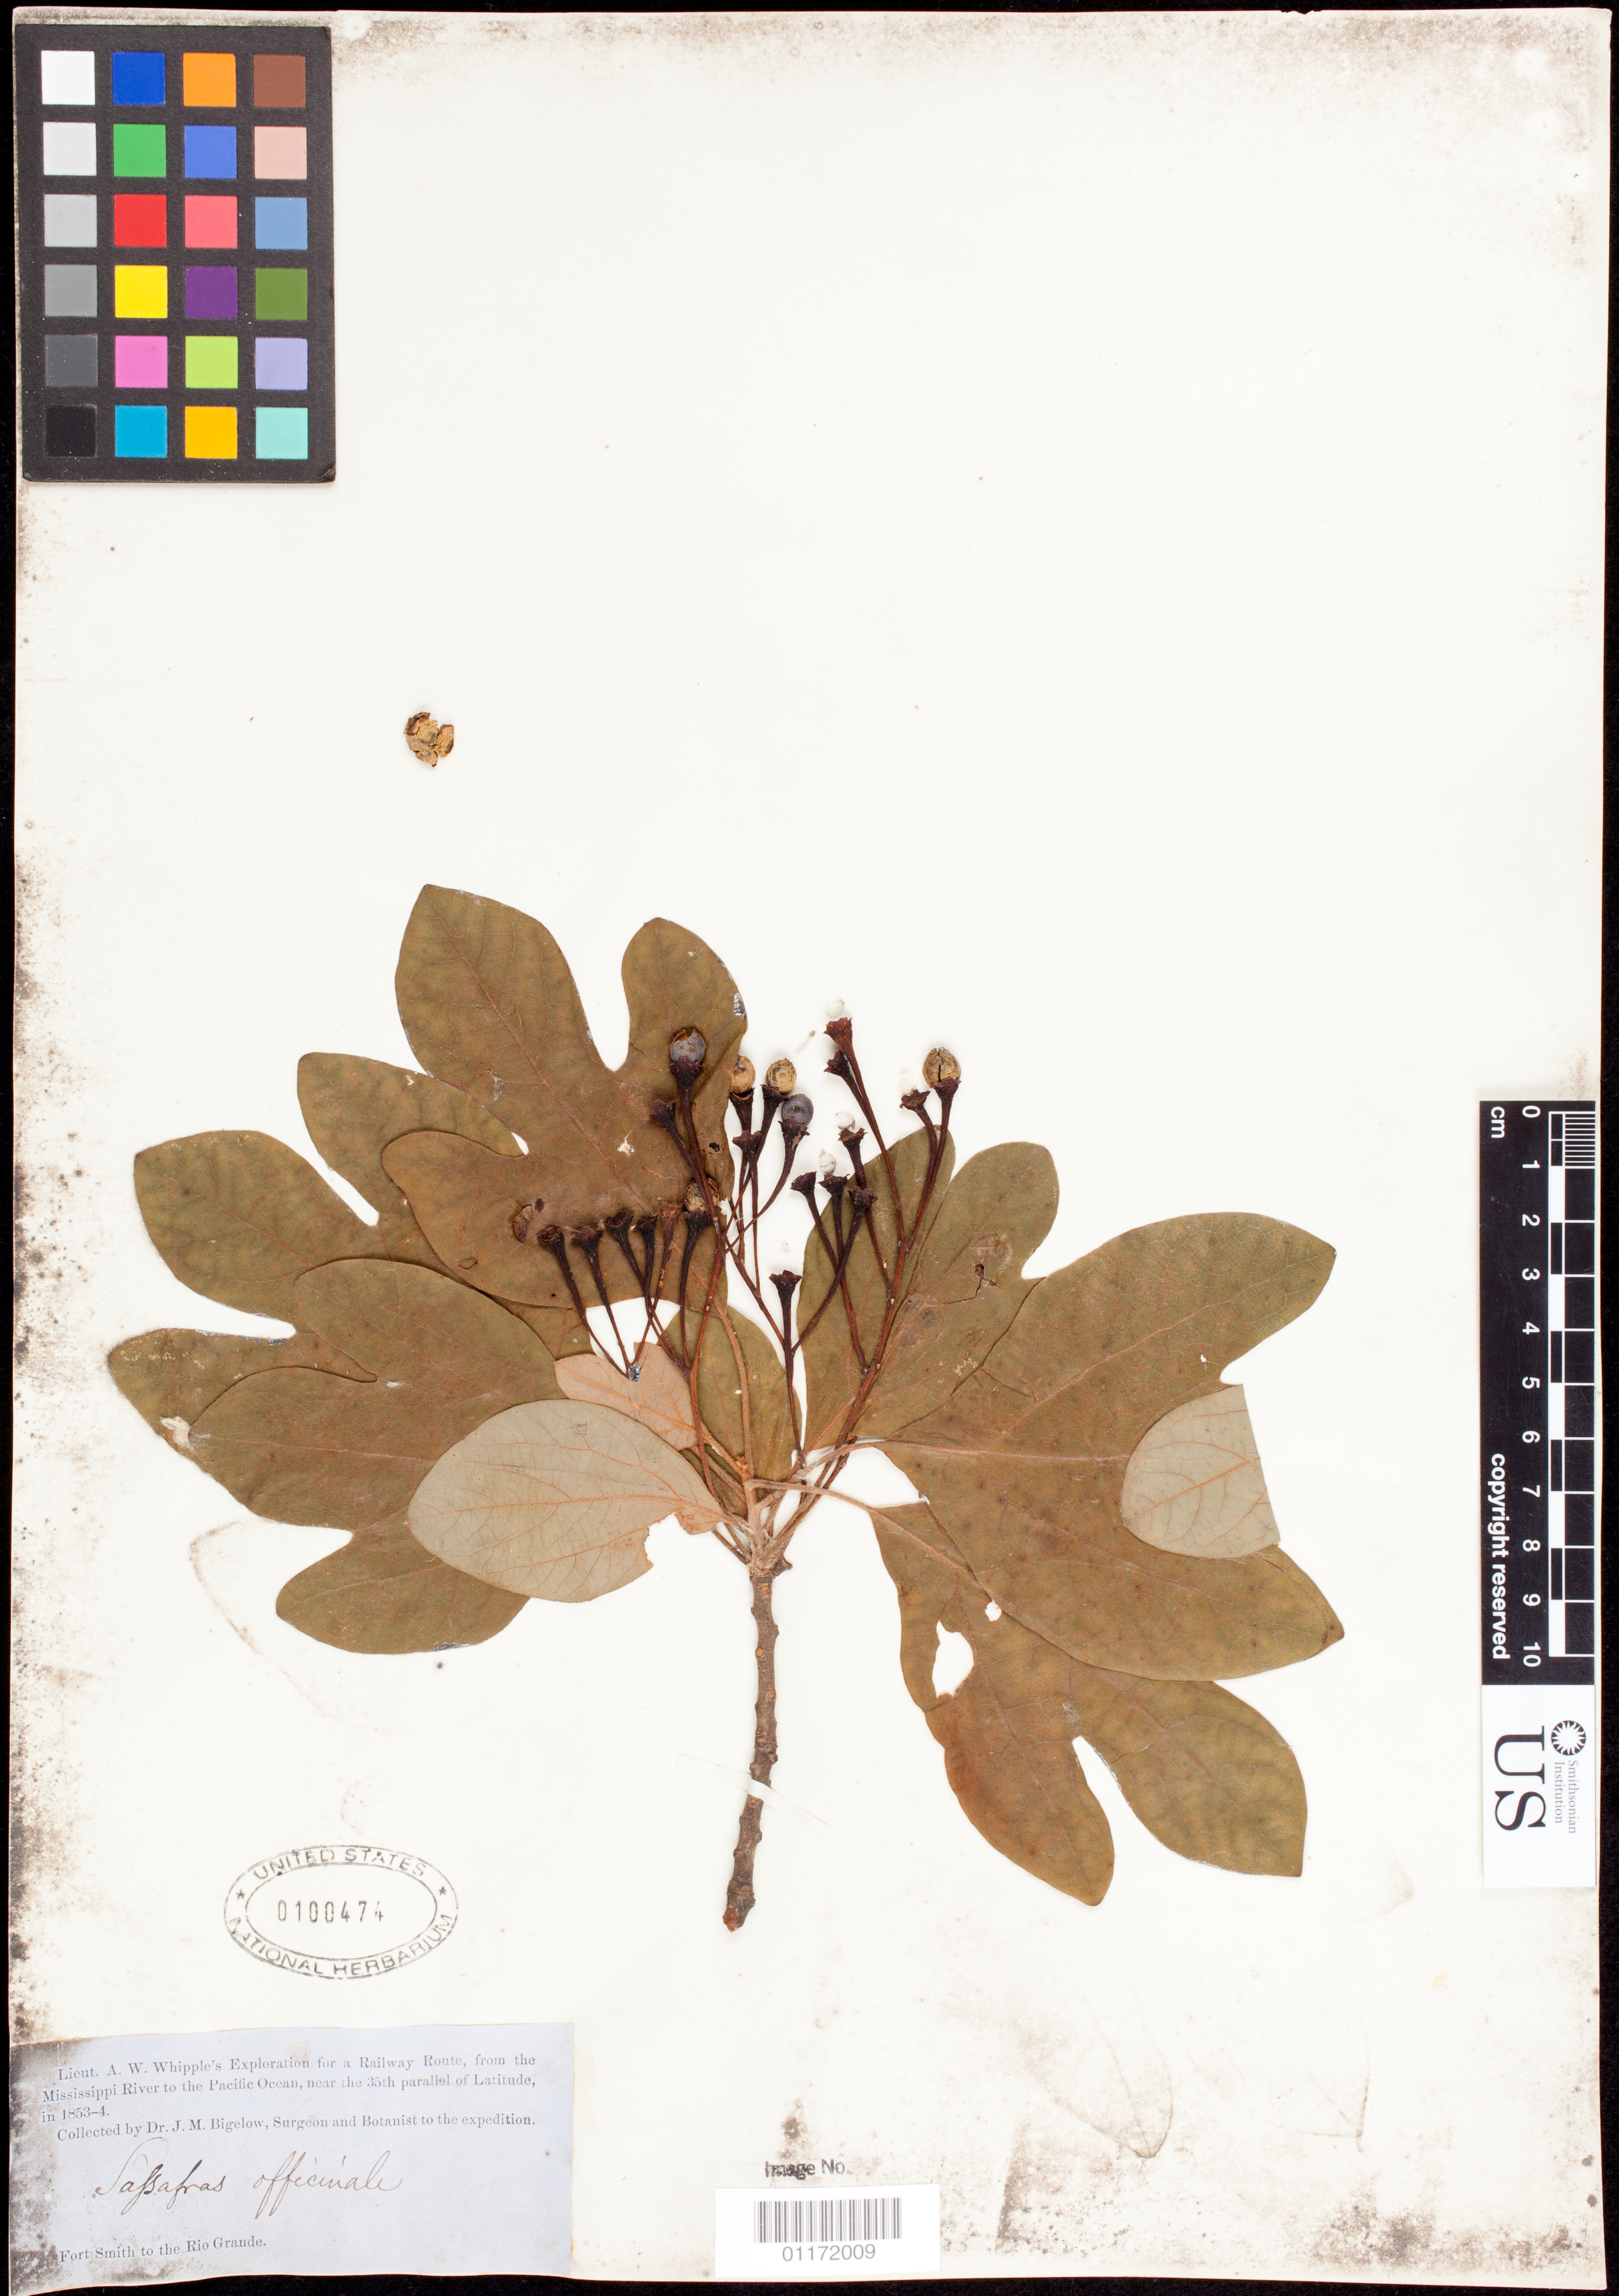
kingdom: Plantae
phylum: Tracheophyta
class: Magnoliopsida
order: Laurales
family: Lauraceae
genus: Sassafras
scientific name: Sassafras officinalis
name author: T. Nees & C.H. Eberm.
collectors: J. M. Bigelow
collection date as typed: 1853 to -- -- 1854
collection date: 1853/1854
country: United States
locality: Fort Smith to the Rio Grande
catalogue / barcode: US 100474